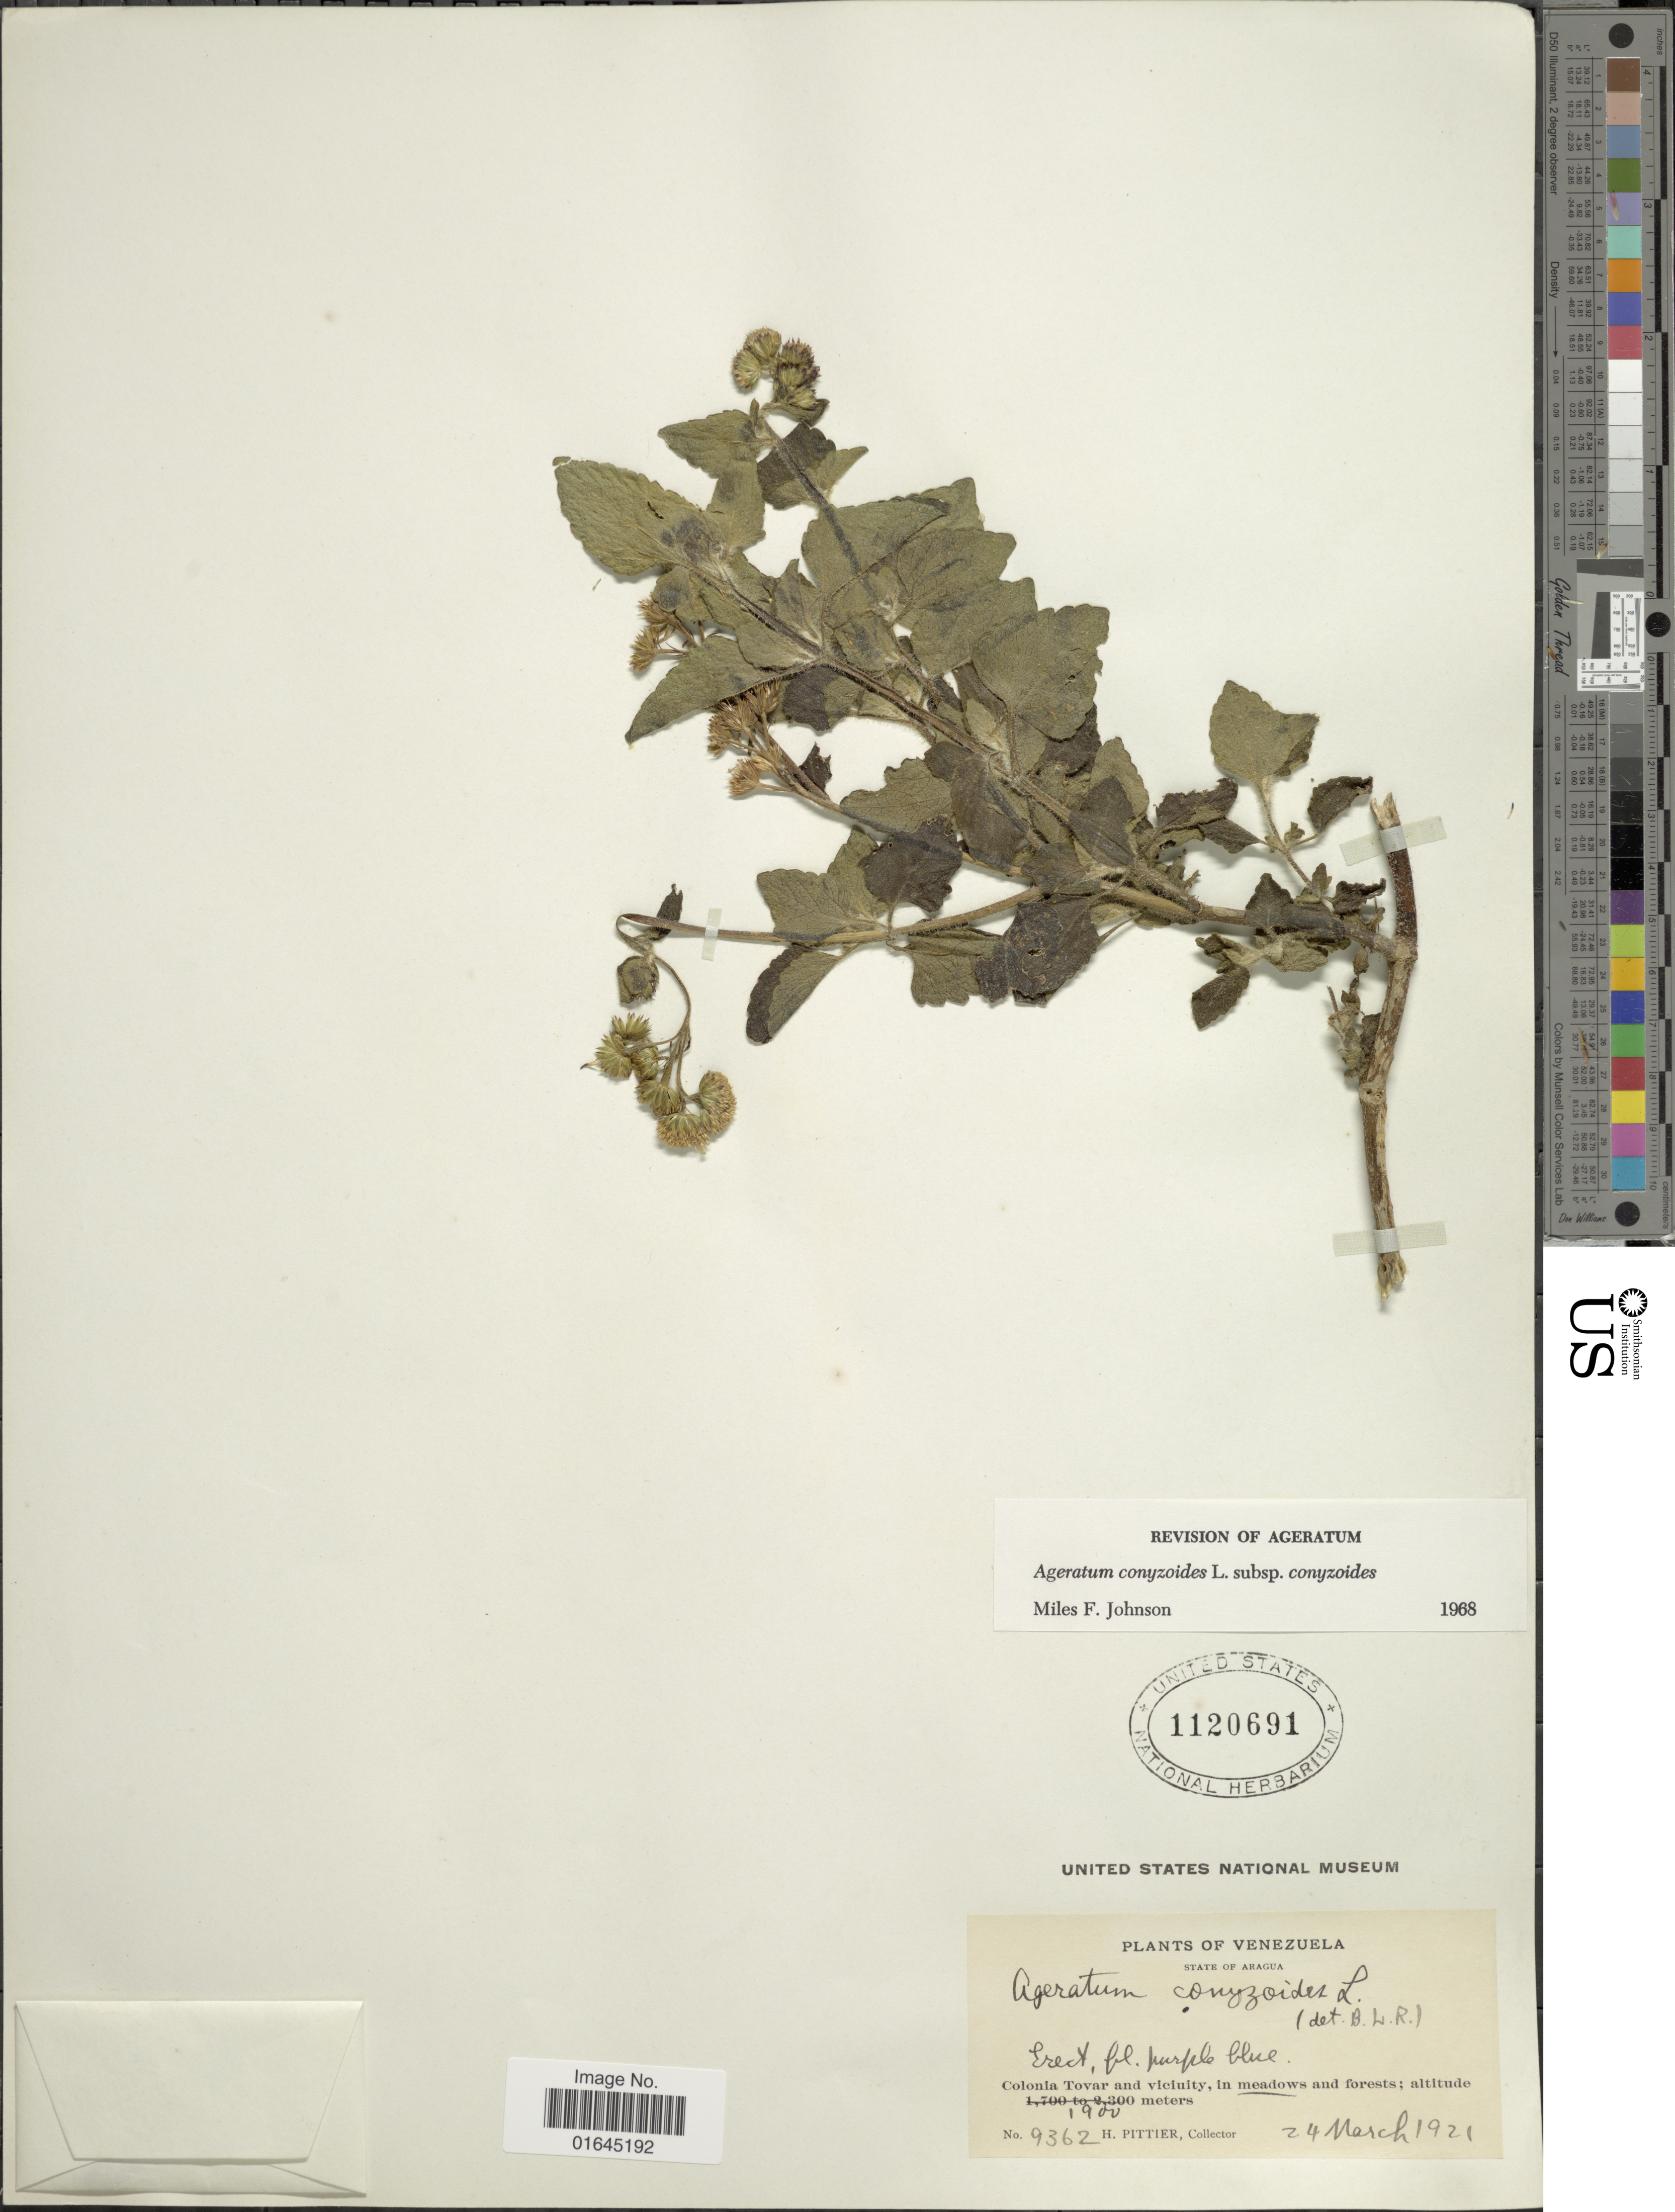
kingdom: Plantae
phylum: Tracheophyta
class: Magnoliopsida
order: Asterales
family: Asteraceae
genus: Ageratum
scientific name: Ageratum conyzoides subsp. conyzoides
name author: L.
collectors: H. F. Pittier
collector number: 9362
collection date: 1921-03-24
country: Venezuela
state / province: Aragua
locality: Colonia Tovar and vicinity, in meadows and forest.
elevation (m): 1900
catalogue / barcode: US 1120691